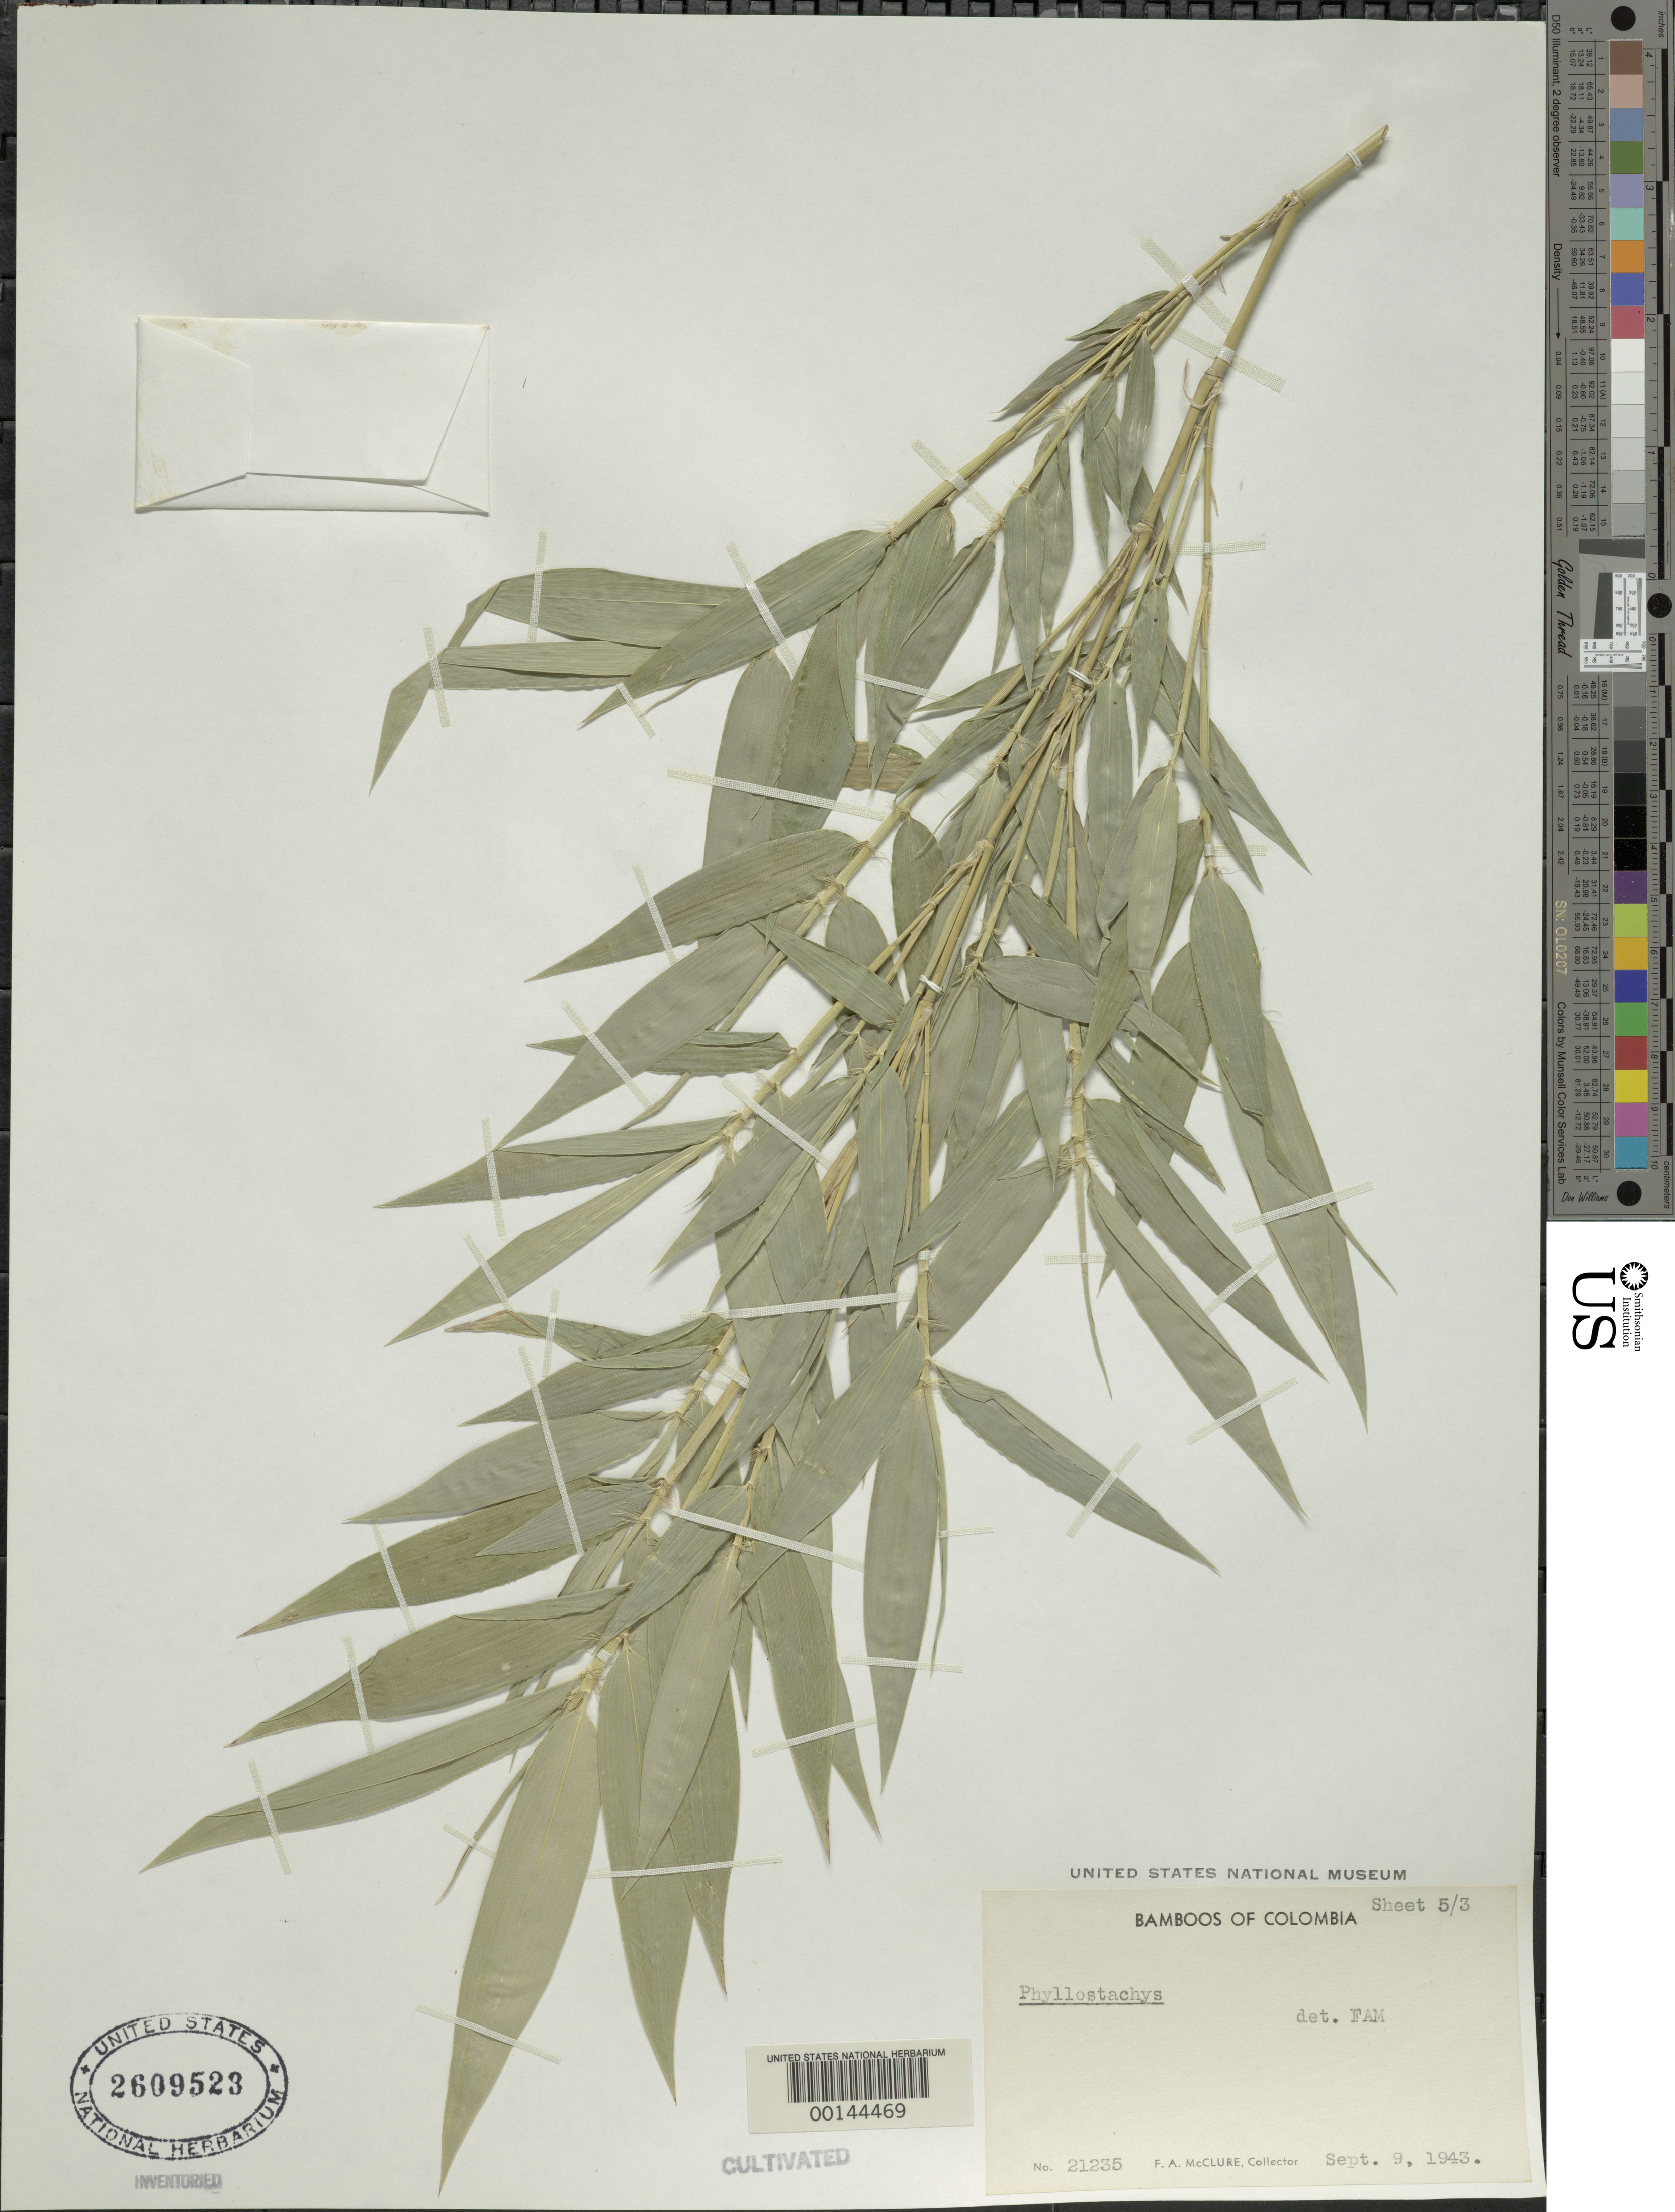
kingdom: Plantae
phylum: Tracheophyta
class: Liliopsida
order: Poales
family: Poaceae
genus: Phyllostachys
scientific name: Phyllostachys sp.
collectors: F. A. McClure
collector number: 21235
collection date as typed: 09 Sep 1943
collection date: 1943-09-09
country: Colombia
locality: Palmira, Garanja Agr. Exper. Stat.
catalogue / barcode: US 2609523